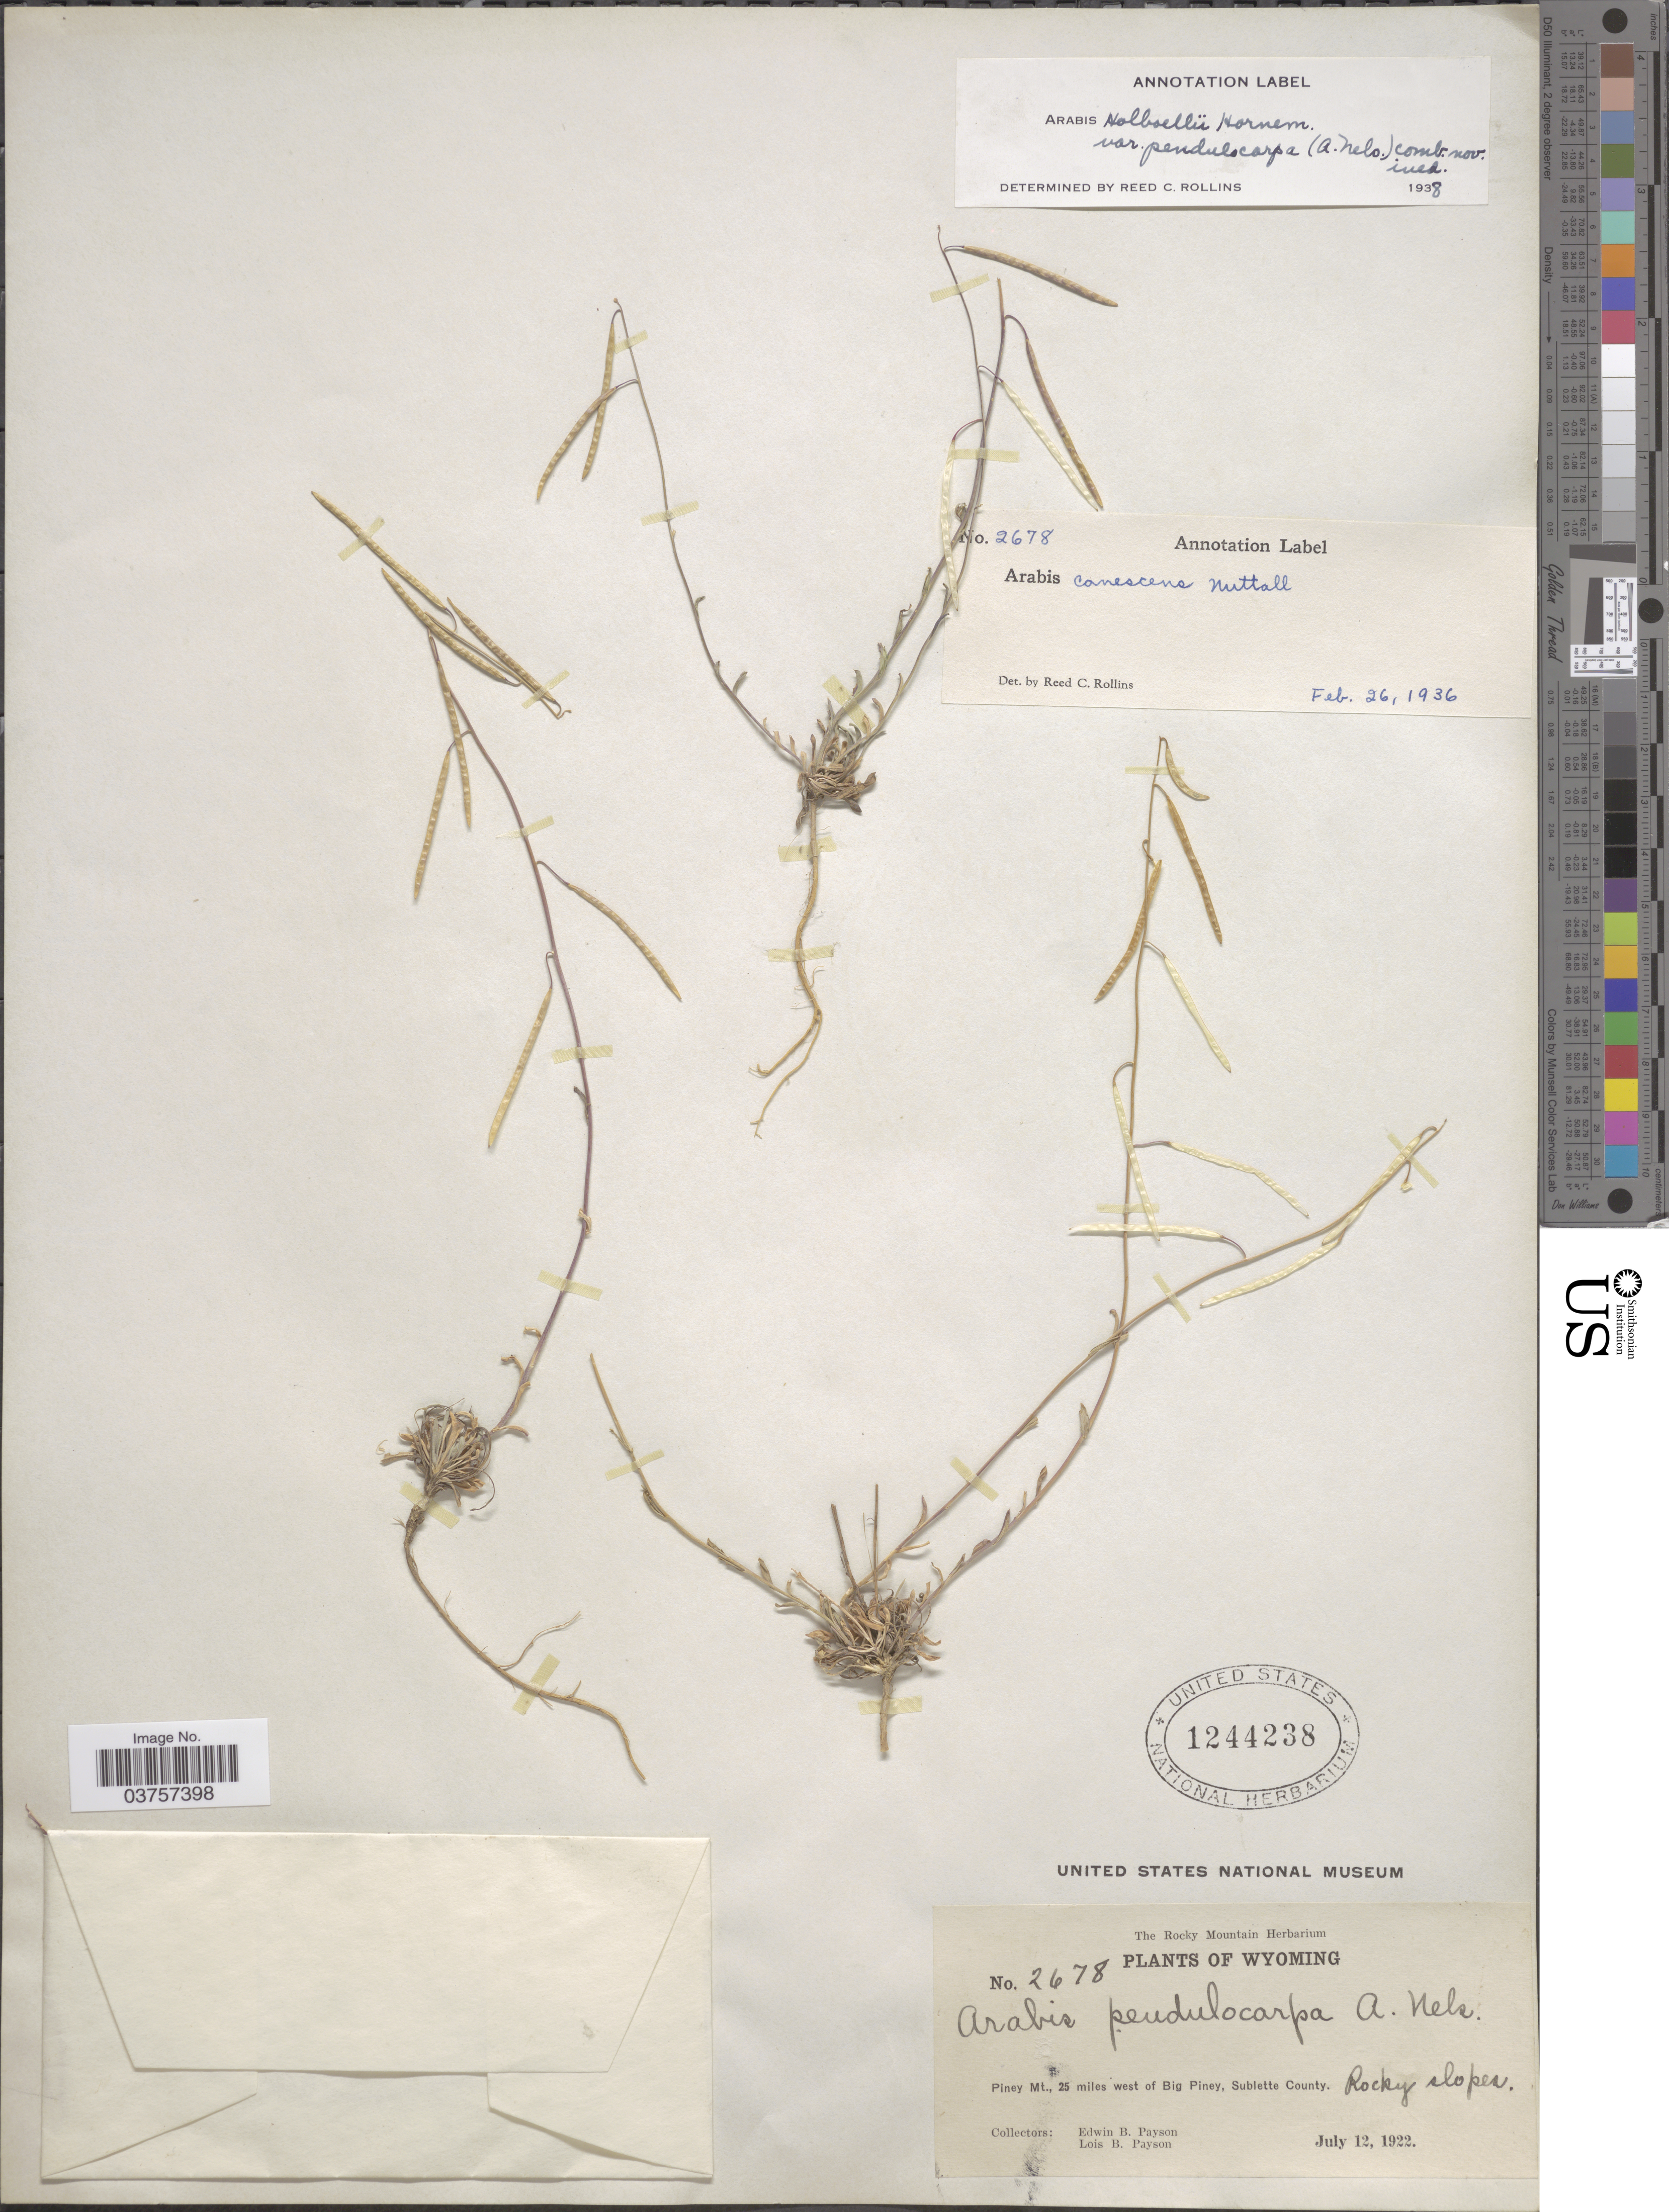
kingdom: Plantae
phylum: Tracheophyta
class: Magnoliopsida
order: Brassicales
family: Brassicaceae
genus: Arabis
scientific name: Arabis holboellii var. pendulocarpa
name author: (A. Nelson) Rollins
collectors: E. B. Payson & L. Payson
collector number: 2678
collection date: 1922-07-12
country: United States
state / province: Wyoming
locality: Piney Mt., 25 miles west of Big Piney, Sublette County.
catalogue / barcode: US 1244238